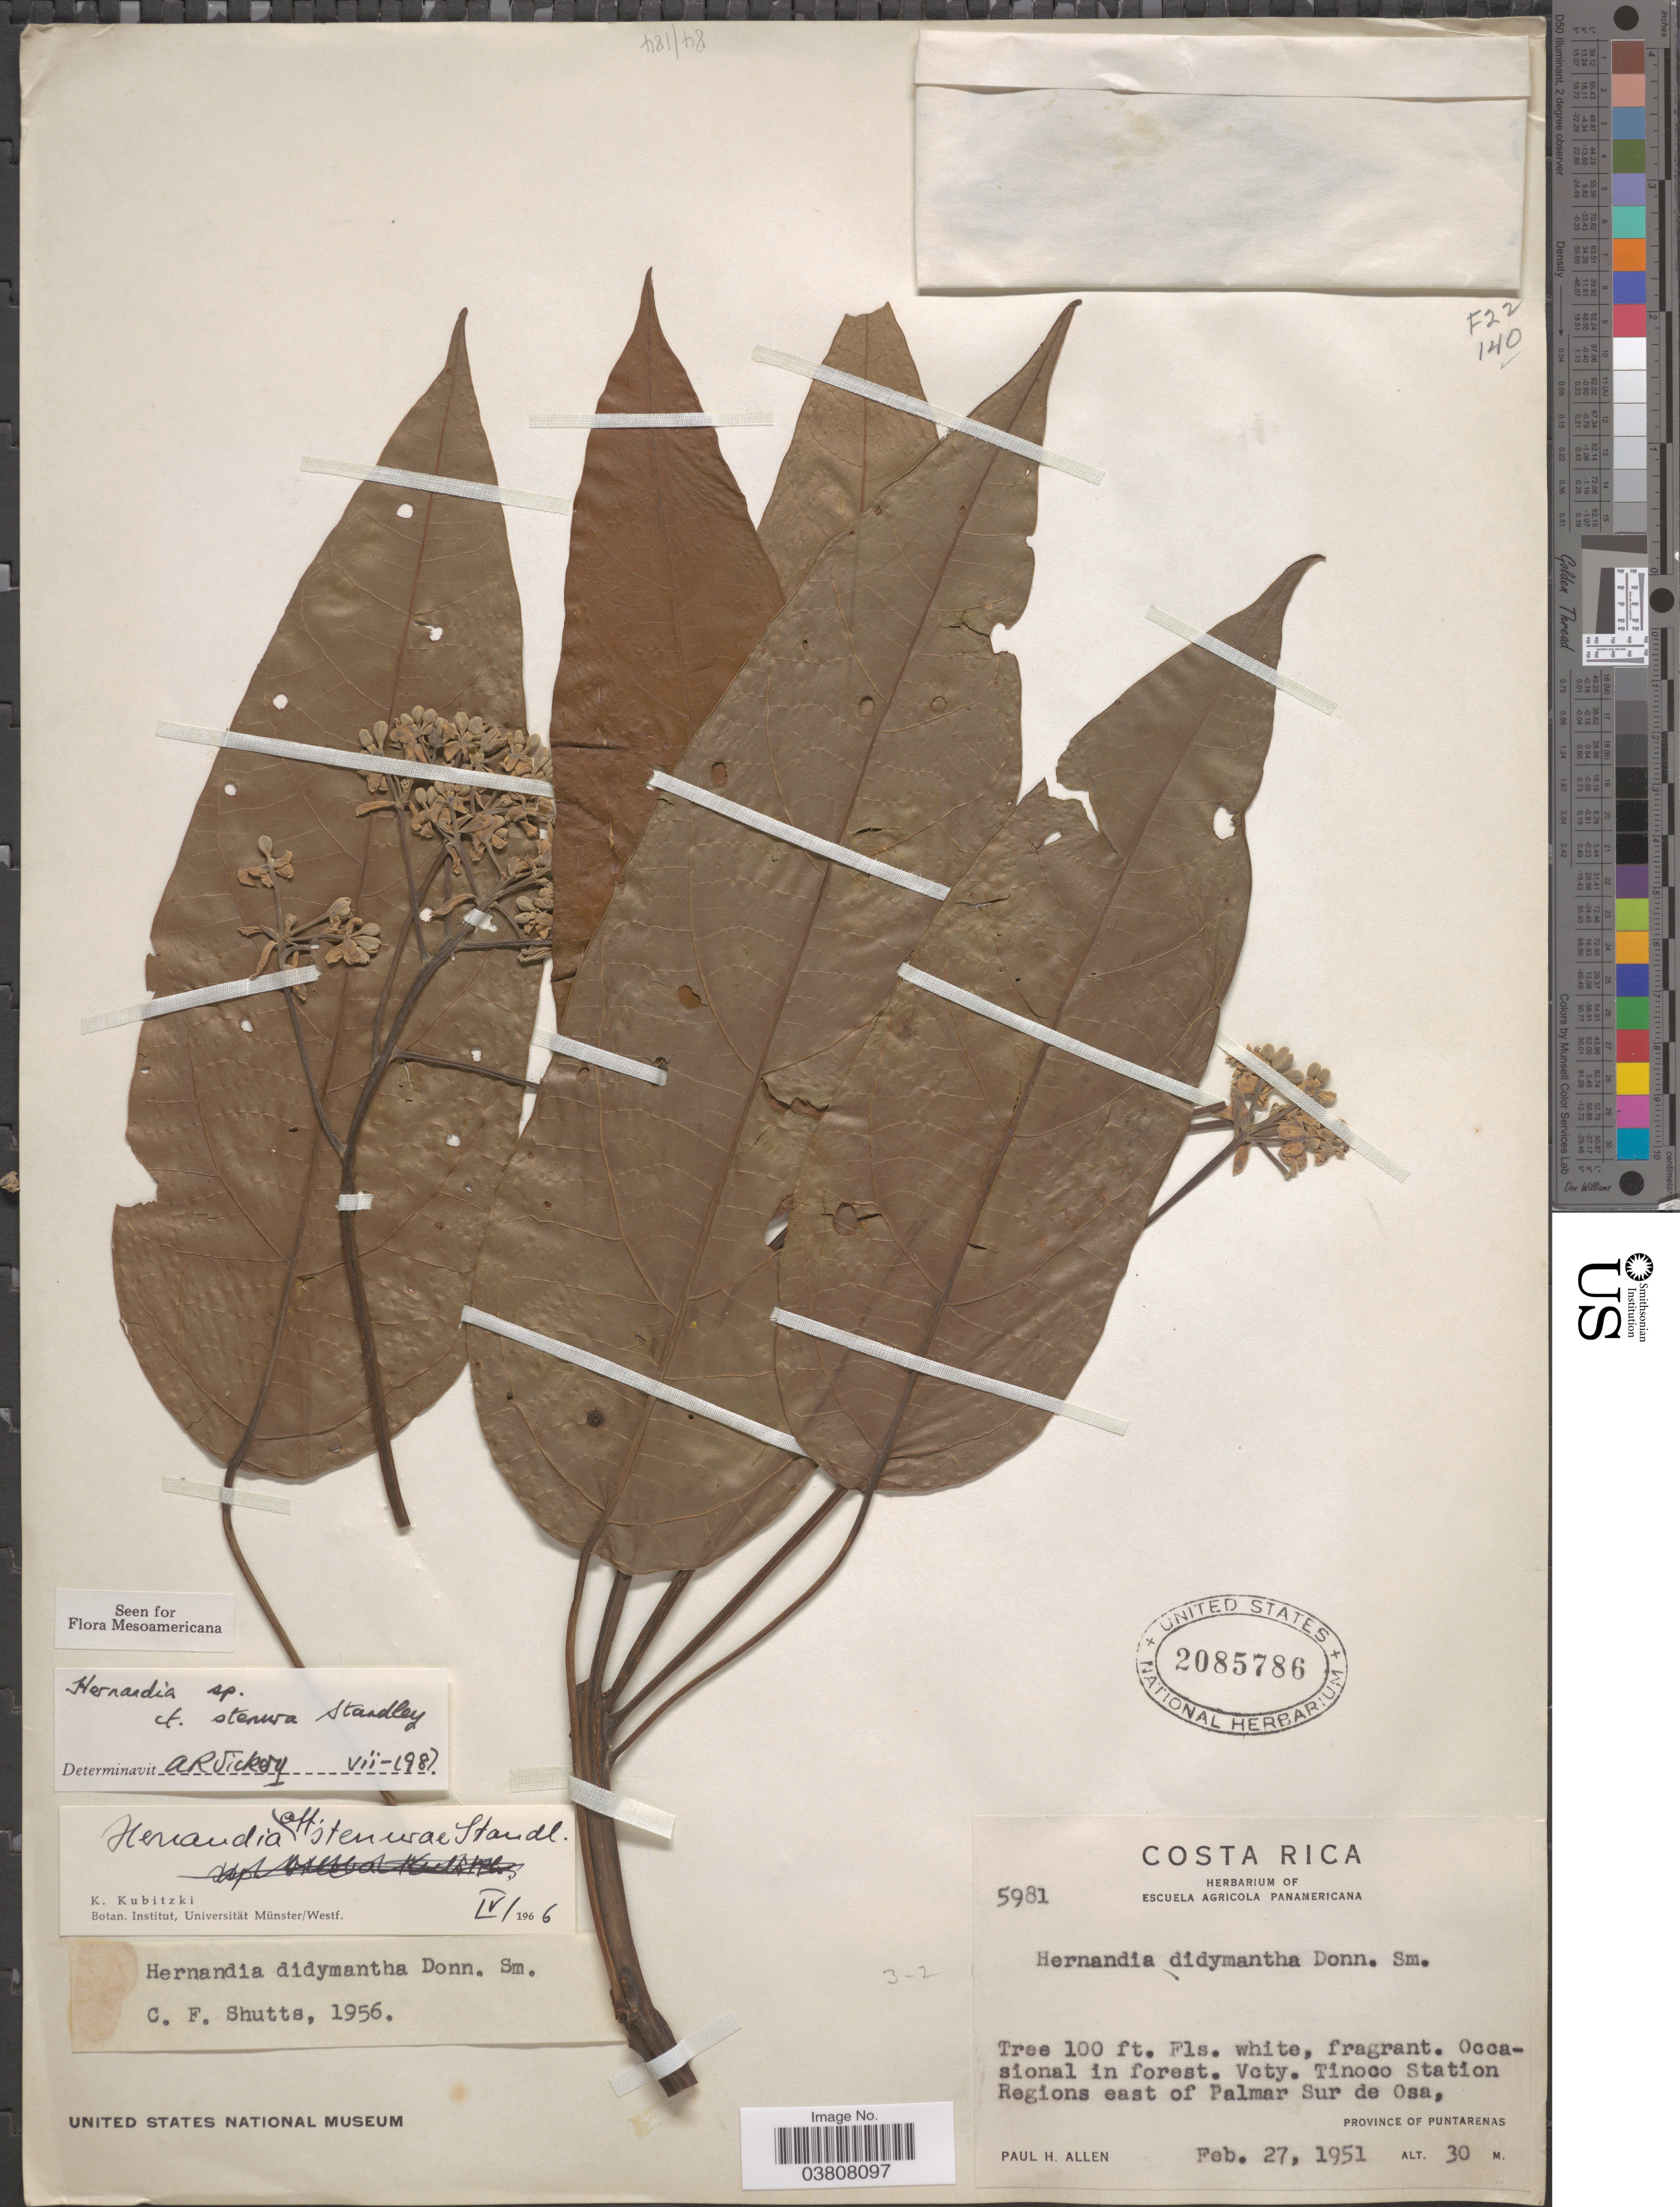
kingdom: Plantae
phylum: Tracheophyta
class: Magnoliopsida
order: Laurales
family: Hernandiaceae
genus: Hernandia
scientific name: Hernandia stenura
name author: Standl.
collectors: P. H. Allen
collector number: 5981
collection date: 1951-02-27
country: Costa Rica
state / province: Puntarenas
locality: Vcty. Tinoco Station Regions east of Palmar Sur de Osa, Province of Puntarenas.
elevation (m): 30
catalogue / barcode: US 2085786